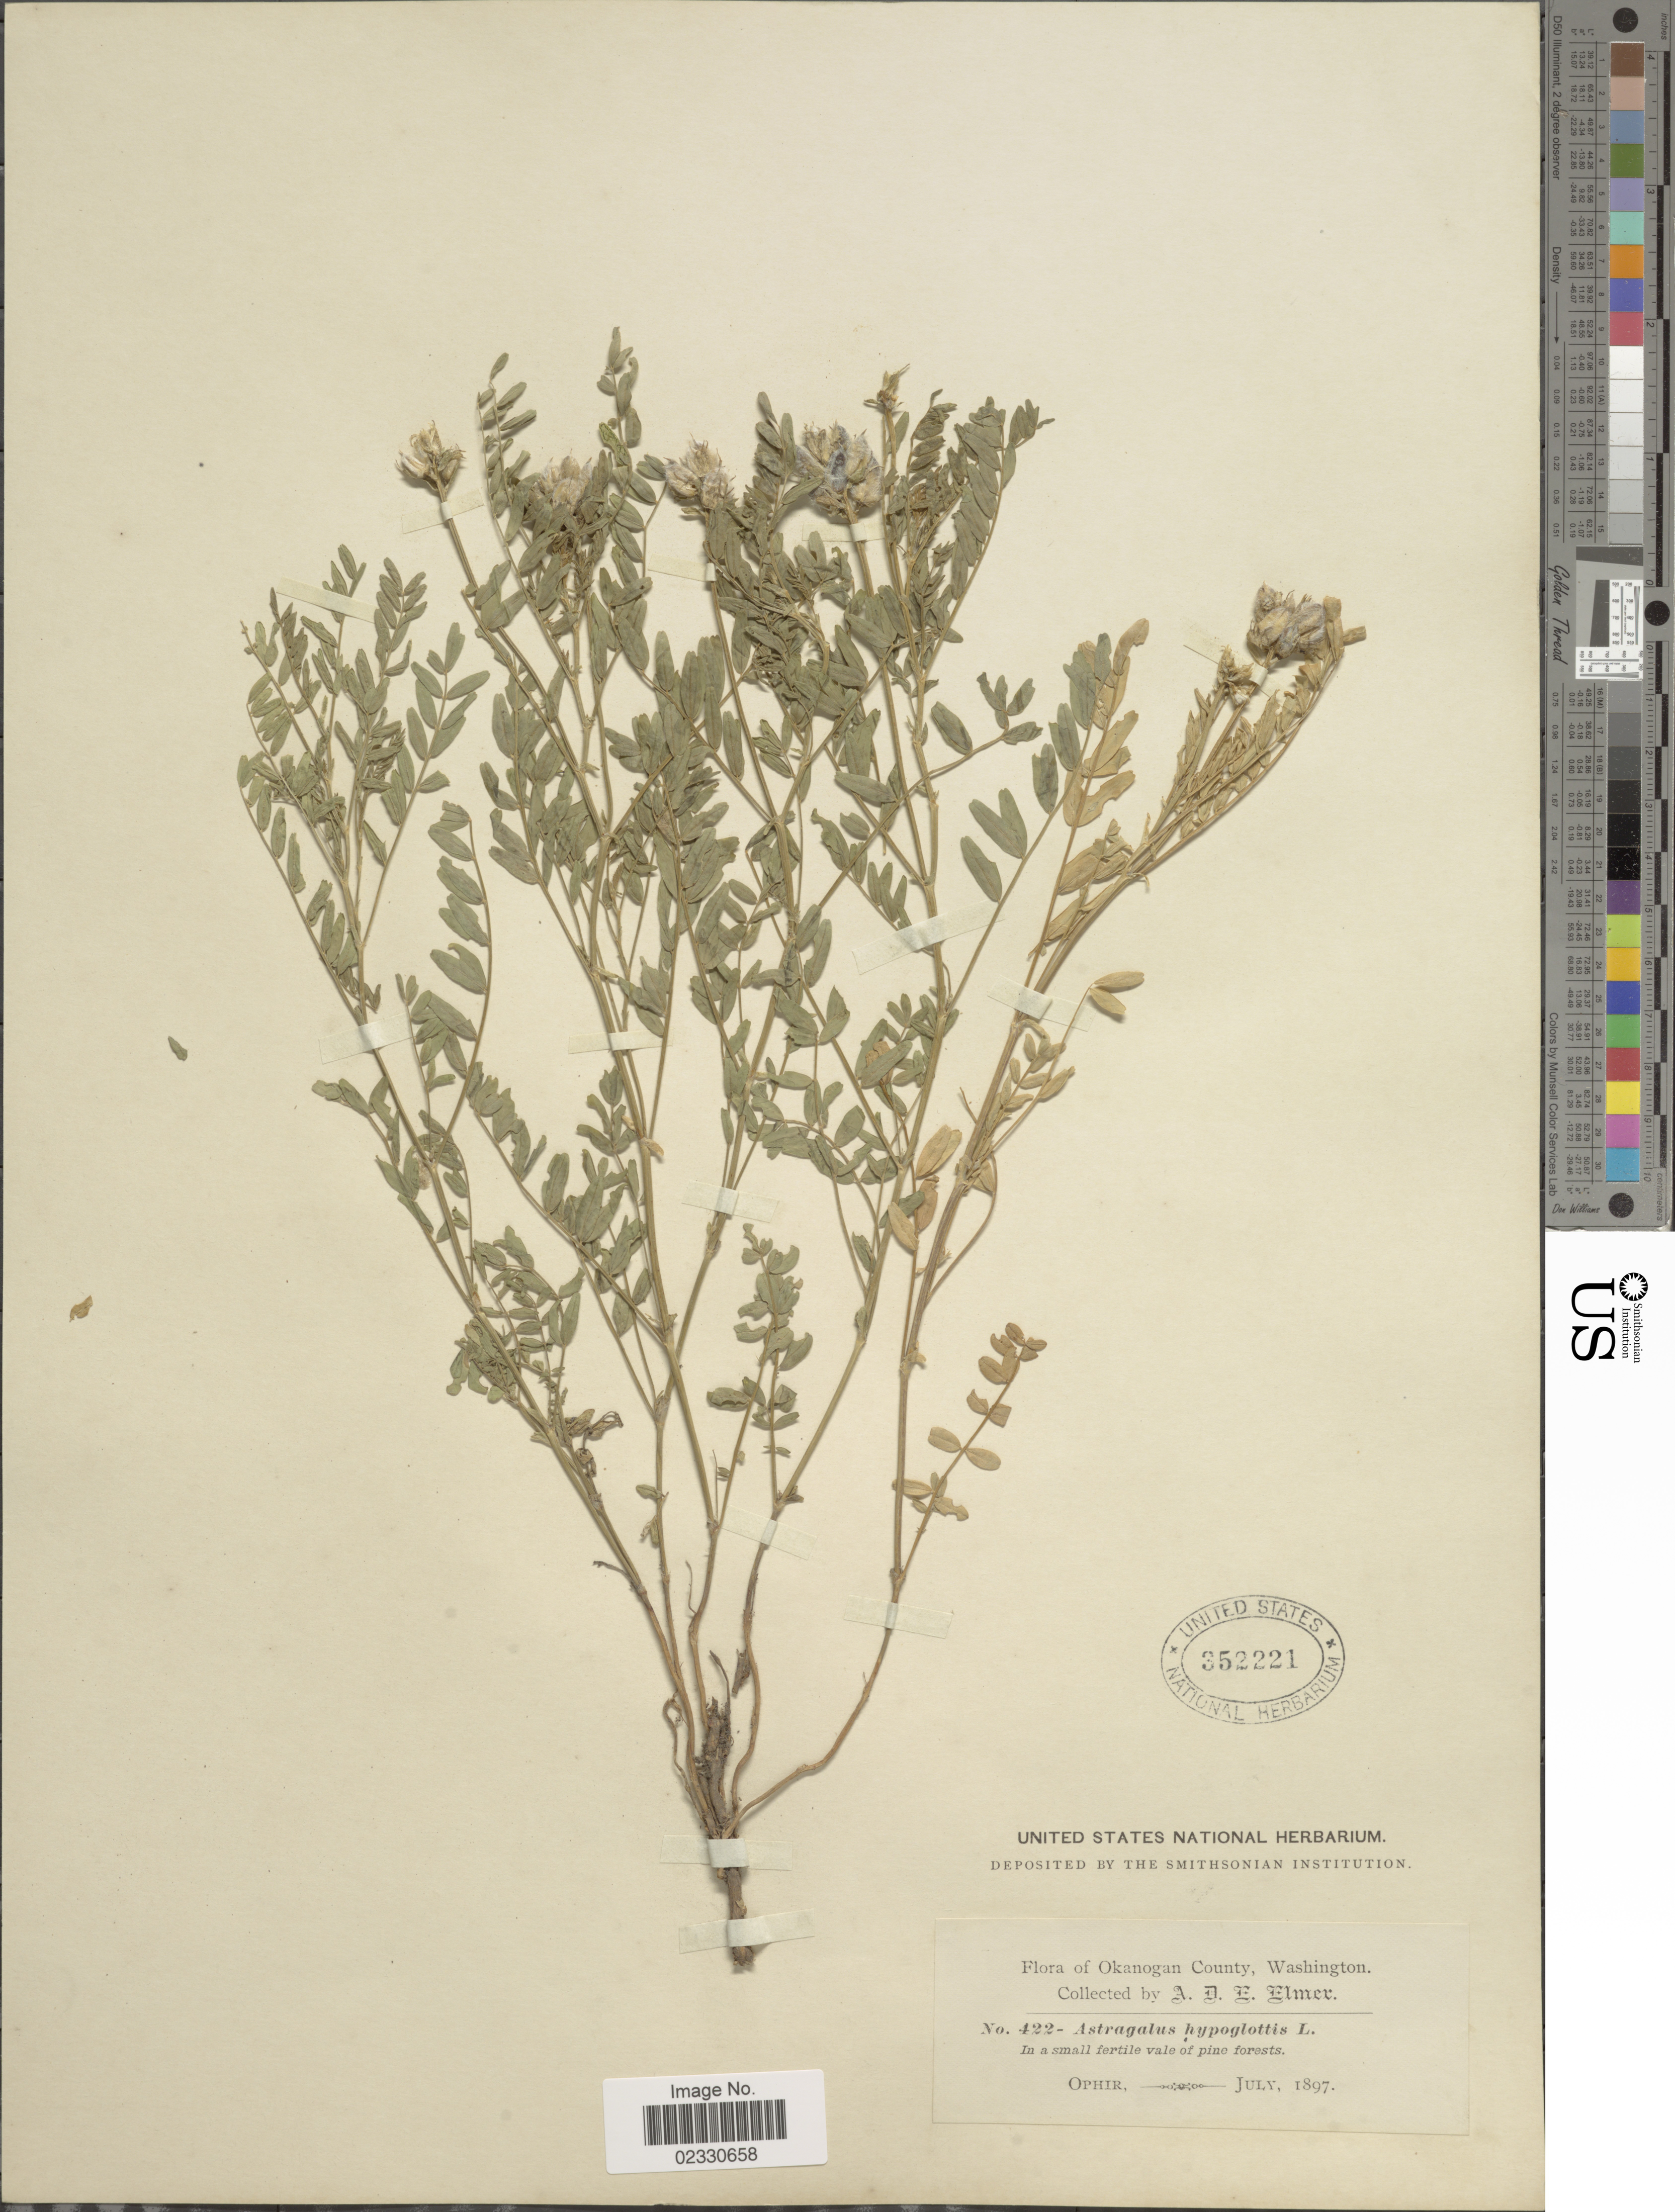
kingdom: Plantae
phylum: Tracheophyta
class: Magnoliopsida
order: Fabales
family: Fabaceae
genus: Astragalus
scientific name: Astragalus dasyglottis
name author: DC.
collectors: A. D. E. Elmer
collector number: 422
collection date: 1897-07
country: United States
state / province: Washington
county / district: Okanogan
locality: Okanogan County, Washington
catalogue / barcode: US 352221